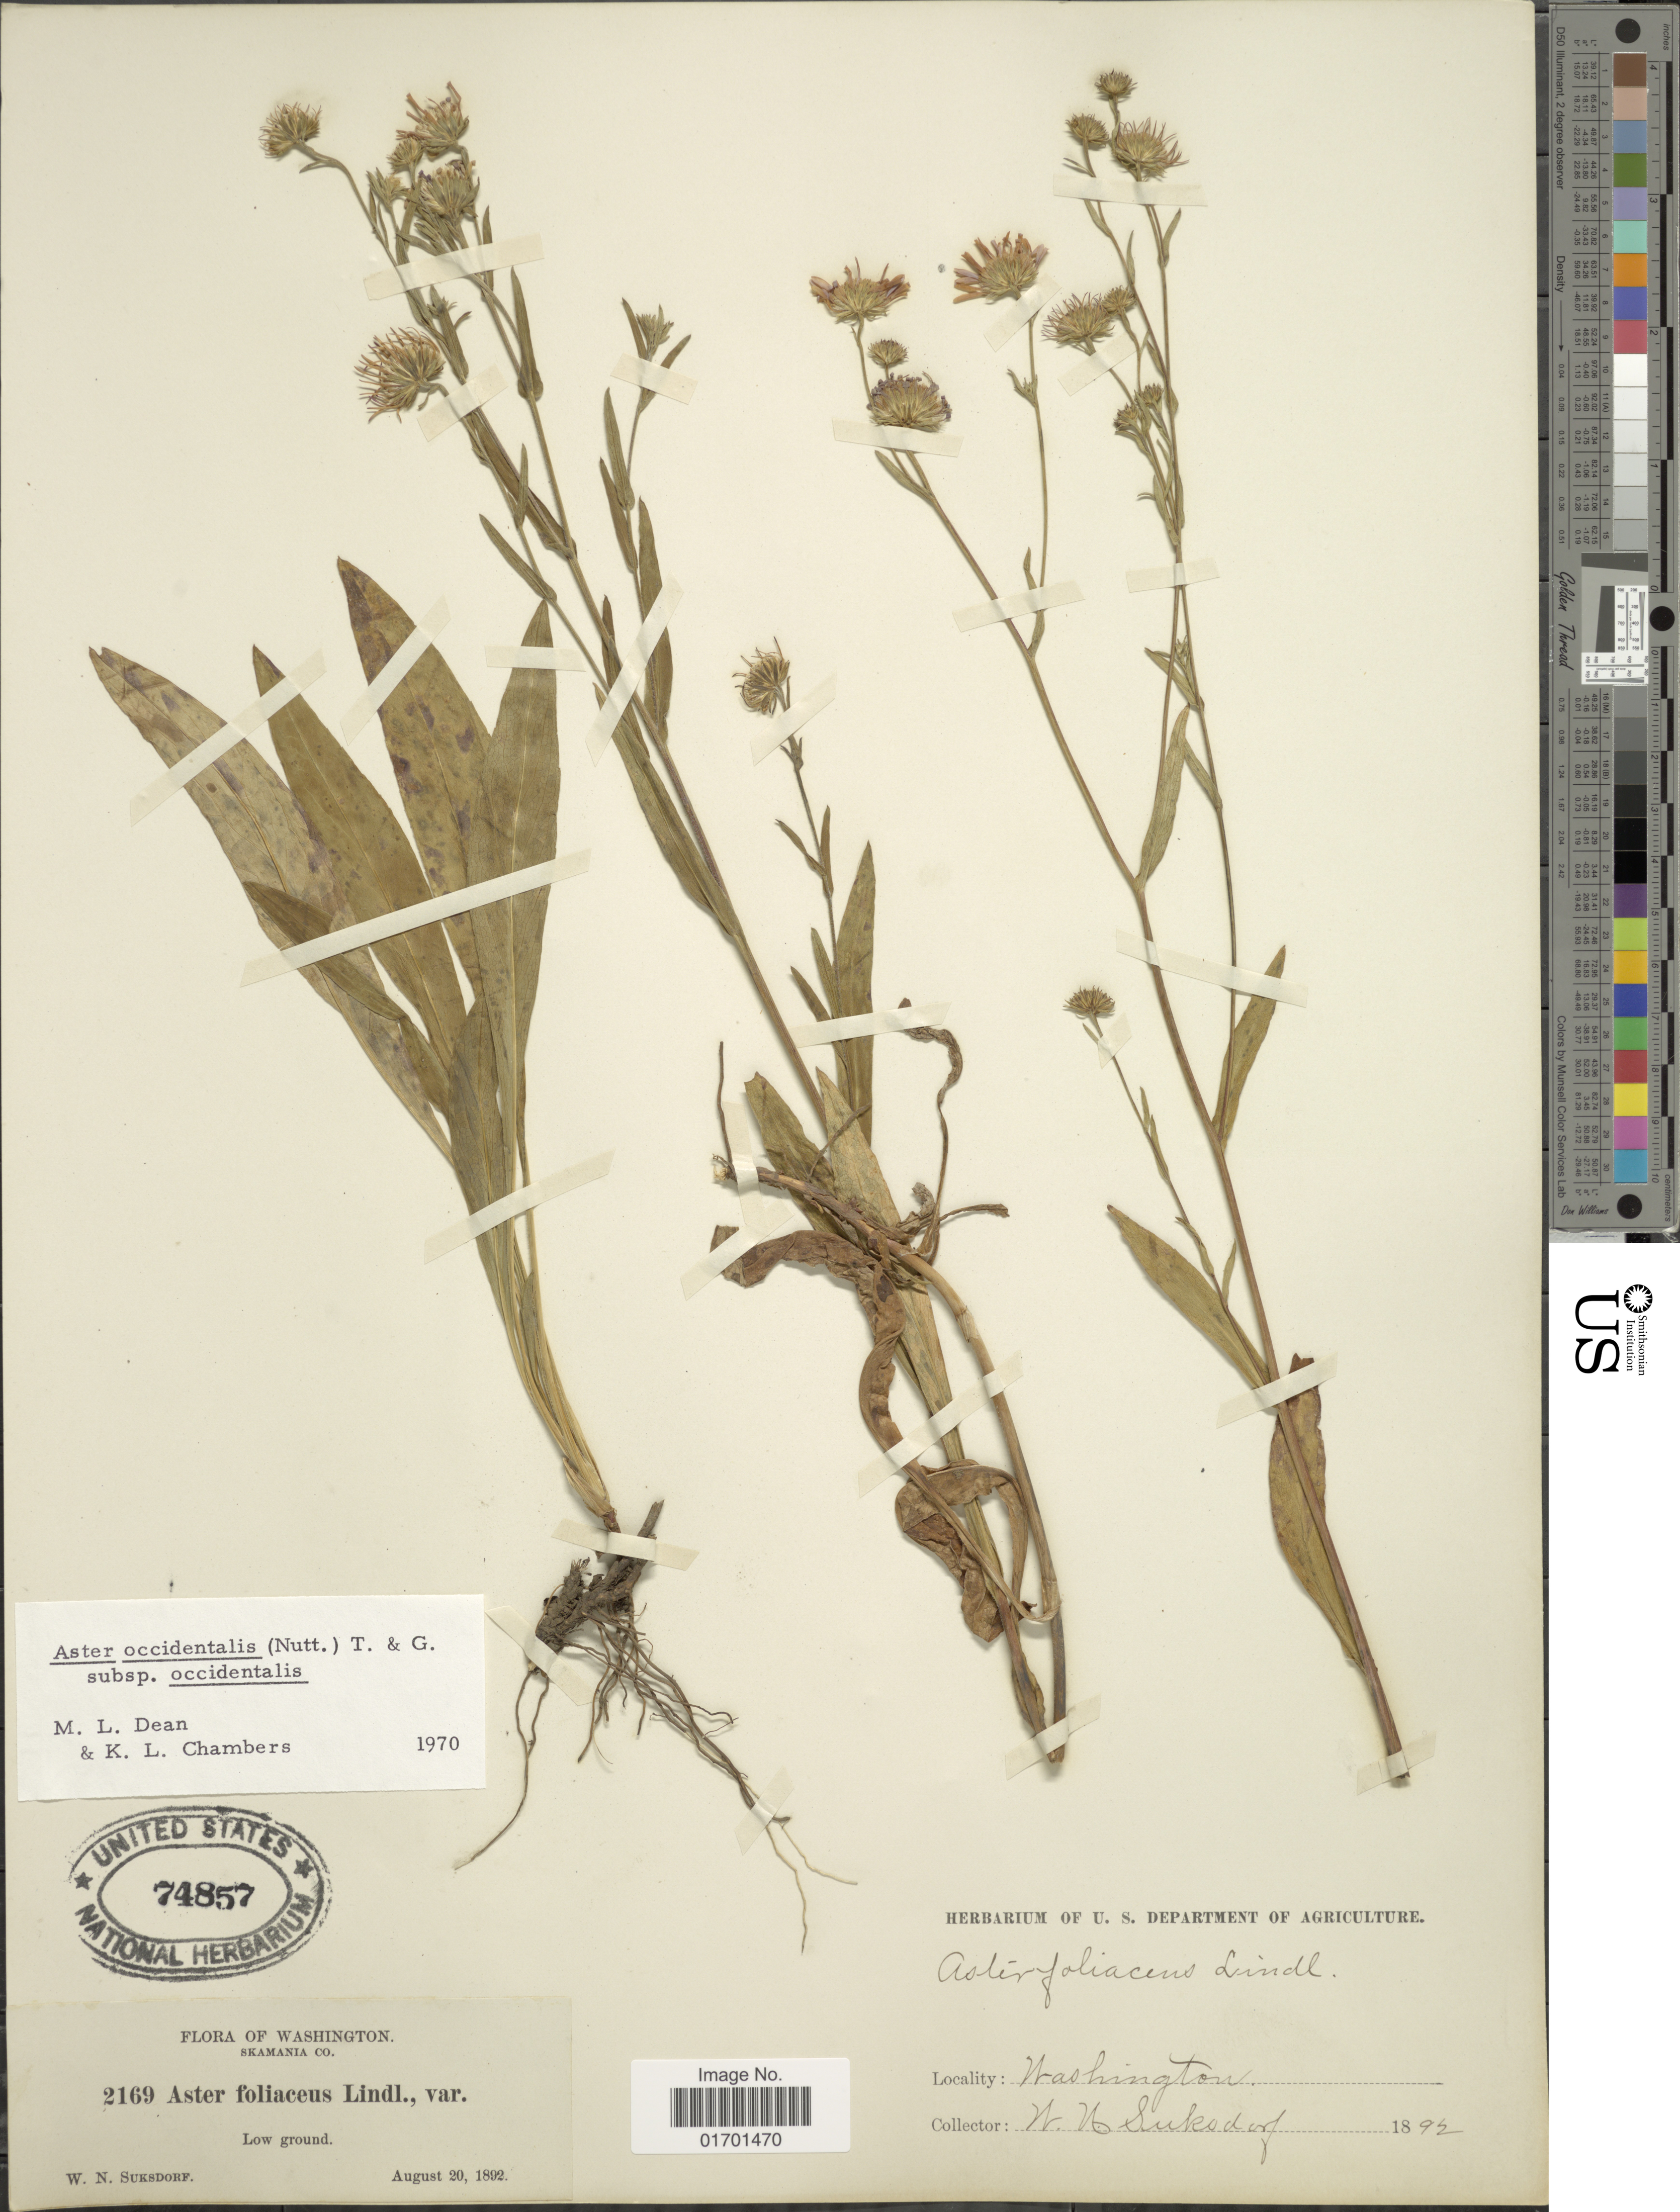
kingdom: Plantae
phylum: Tracheophyta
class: Magnoliopsida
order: Asterales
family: Asteraceae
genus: Symphyotrichum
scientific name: Symphyotrichum spathulatum var. spathulatum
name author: (Lindl.) G.L. Nesom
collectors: W. N. Suksdorf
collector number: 2169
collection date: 1892-08-20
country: United States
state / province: Washington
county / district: Skamania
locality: Skamania Co., Low ground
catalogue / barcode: US 74857